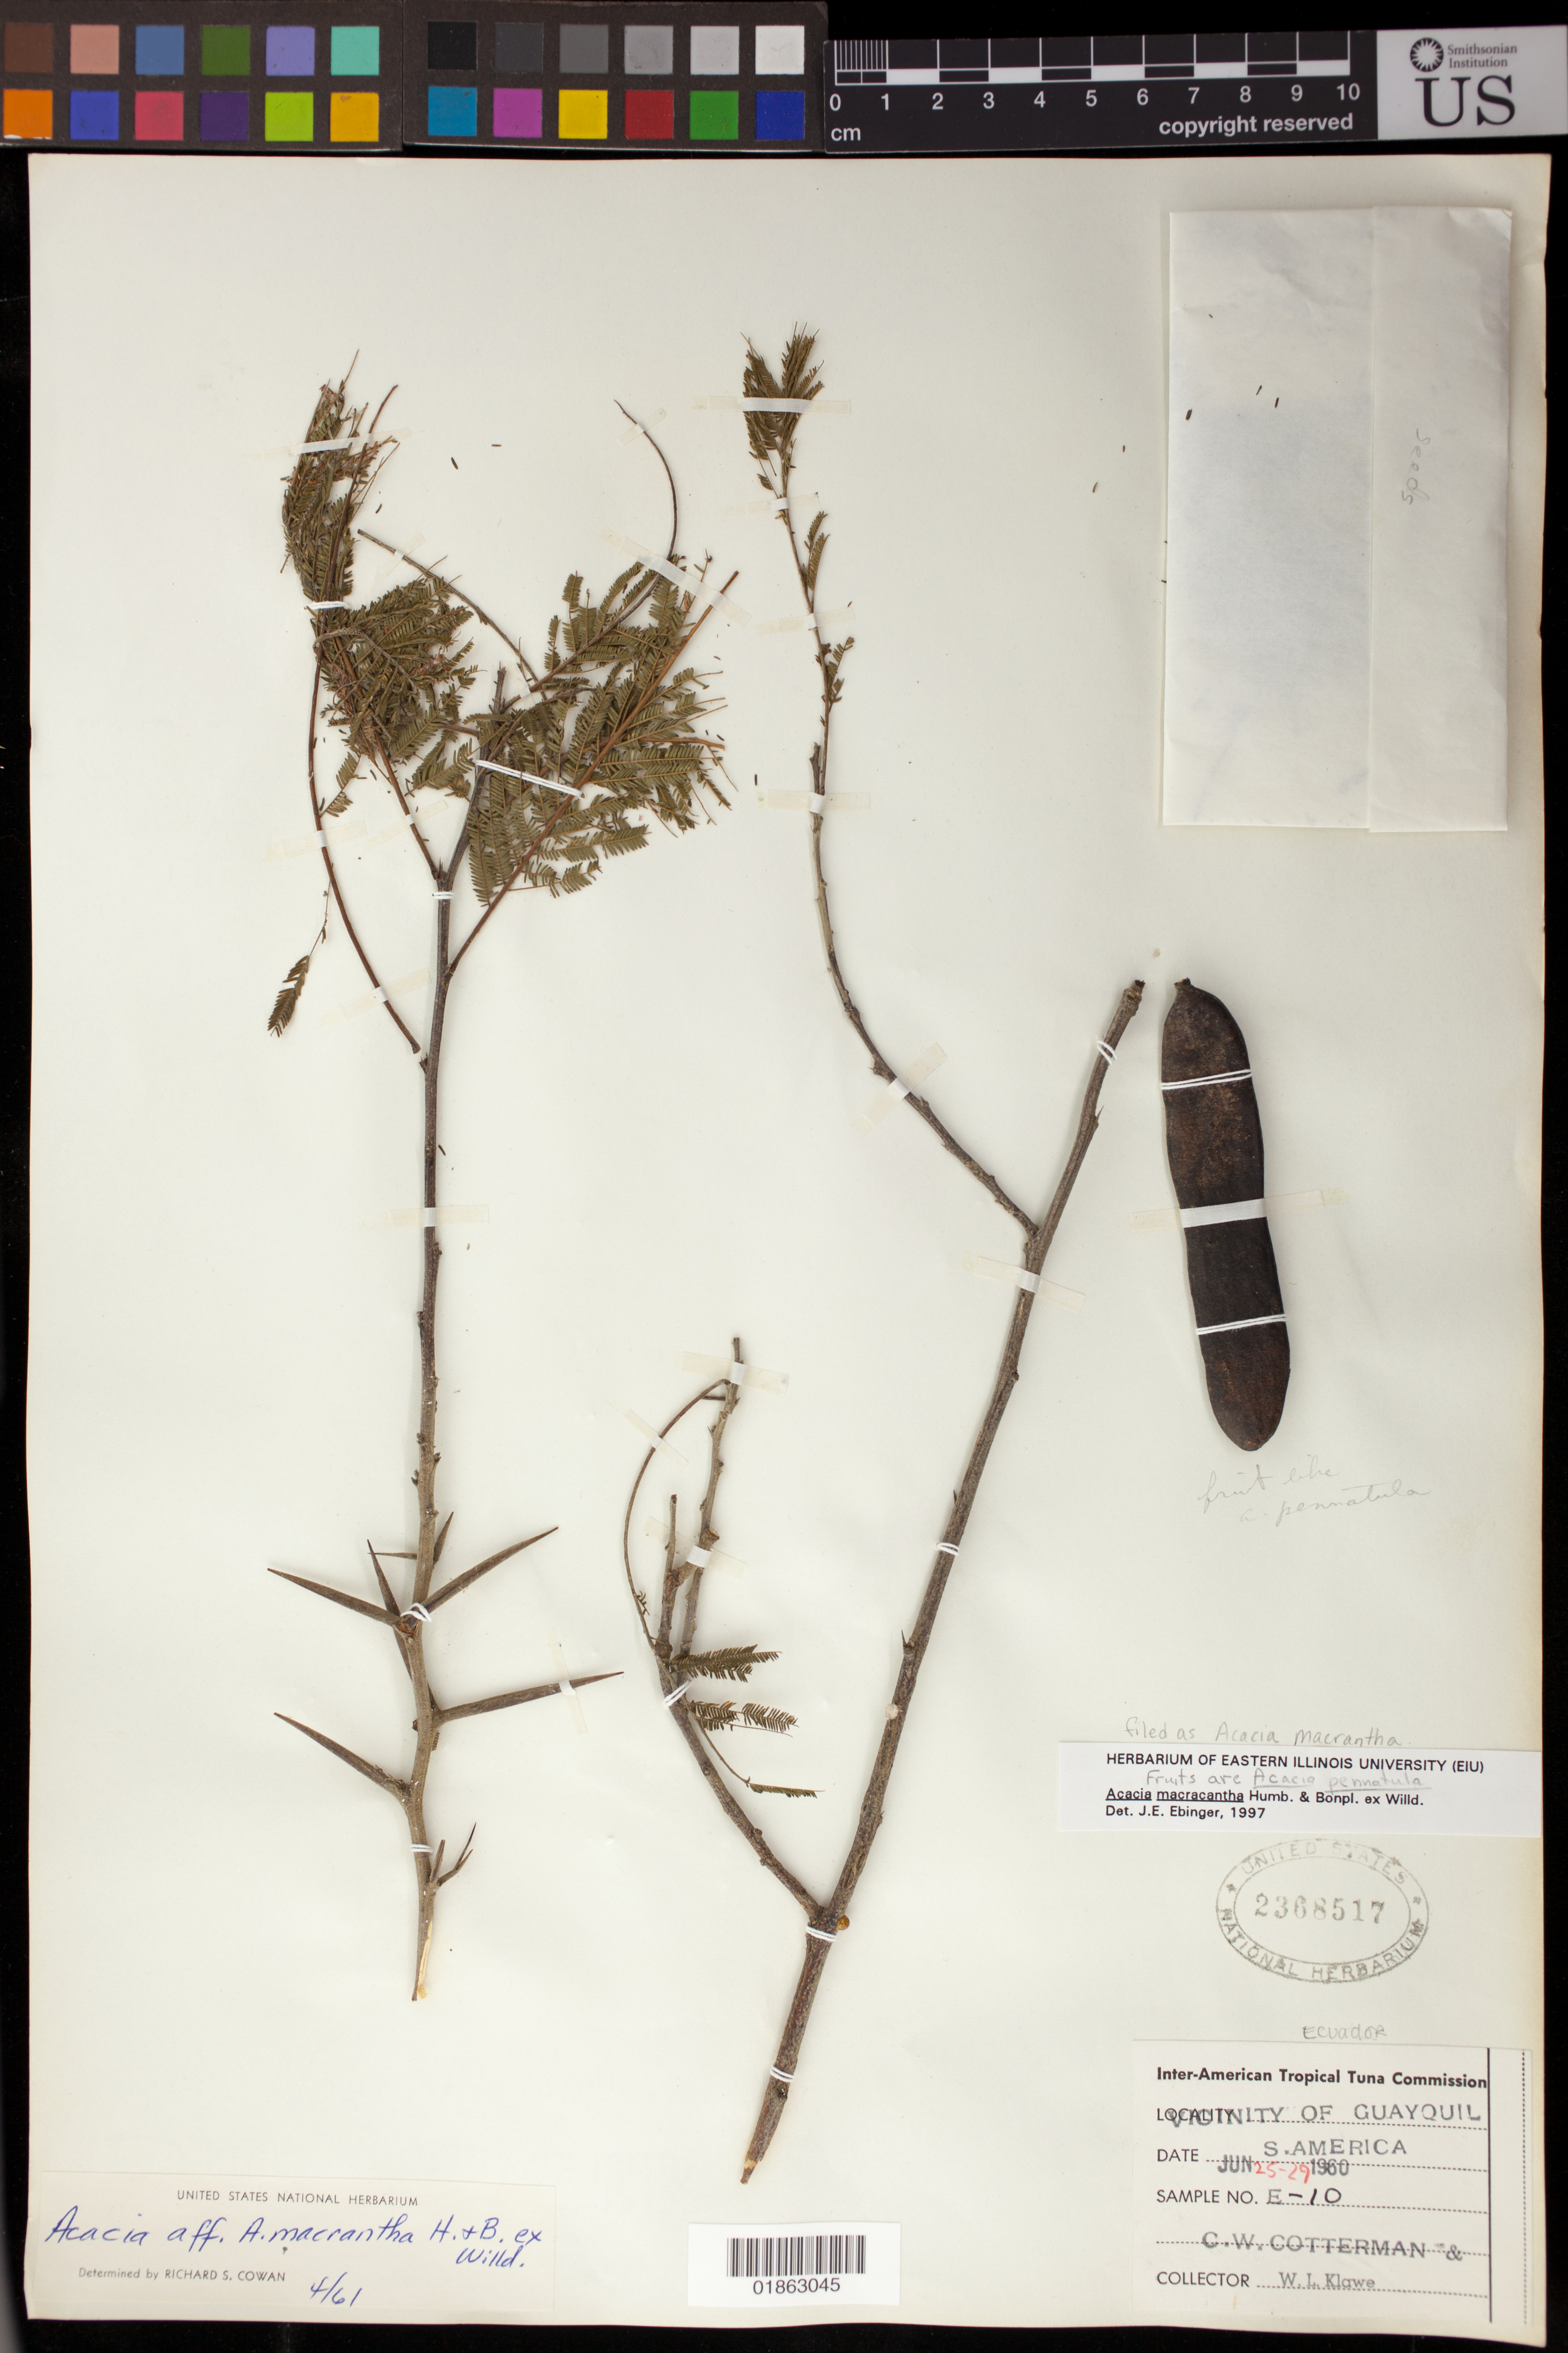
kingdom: Plantae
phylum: Tracheophyta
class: Magnoliopsida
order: Fabales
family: Fabaceae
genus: Vachellia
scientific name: Vachellia macracantha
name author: (Humb. & Bonpl. ex Willd.) Seigler & Ebinger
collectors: C. Cotterman & W. Klawe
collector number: E-10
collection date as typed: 25 Jun 1960 to 29 Jun 1960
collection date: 1960-06-25/1960-06-29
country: Ecuador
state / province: Guayas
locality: Vicinity of Guayaquil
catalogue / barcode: US 2368517